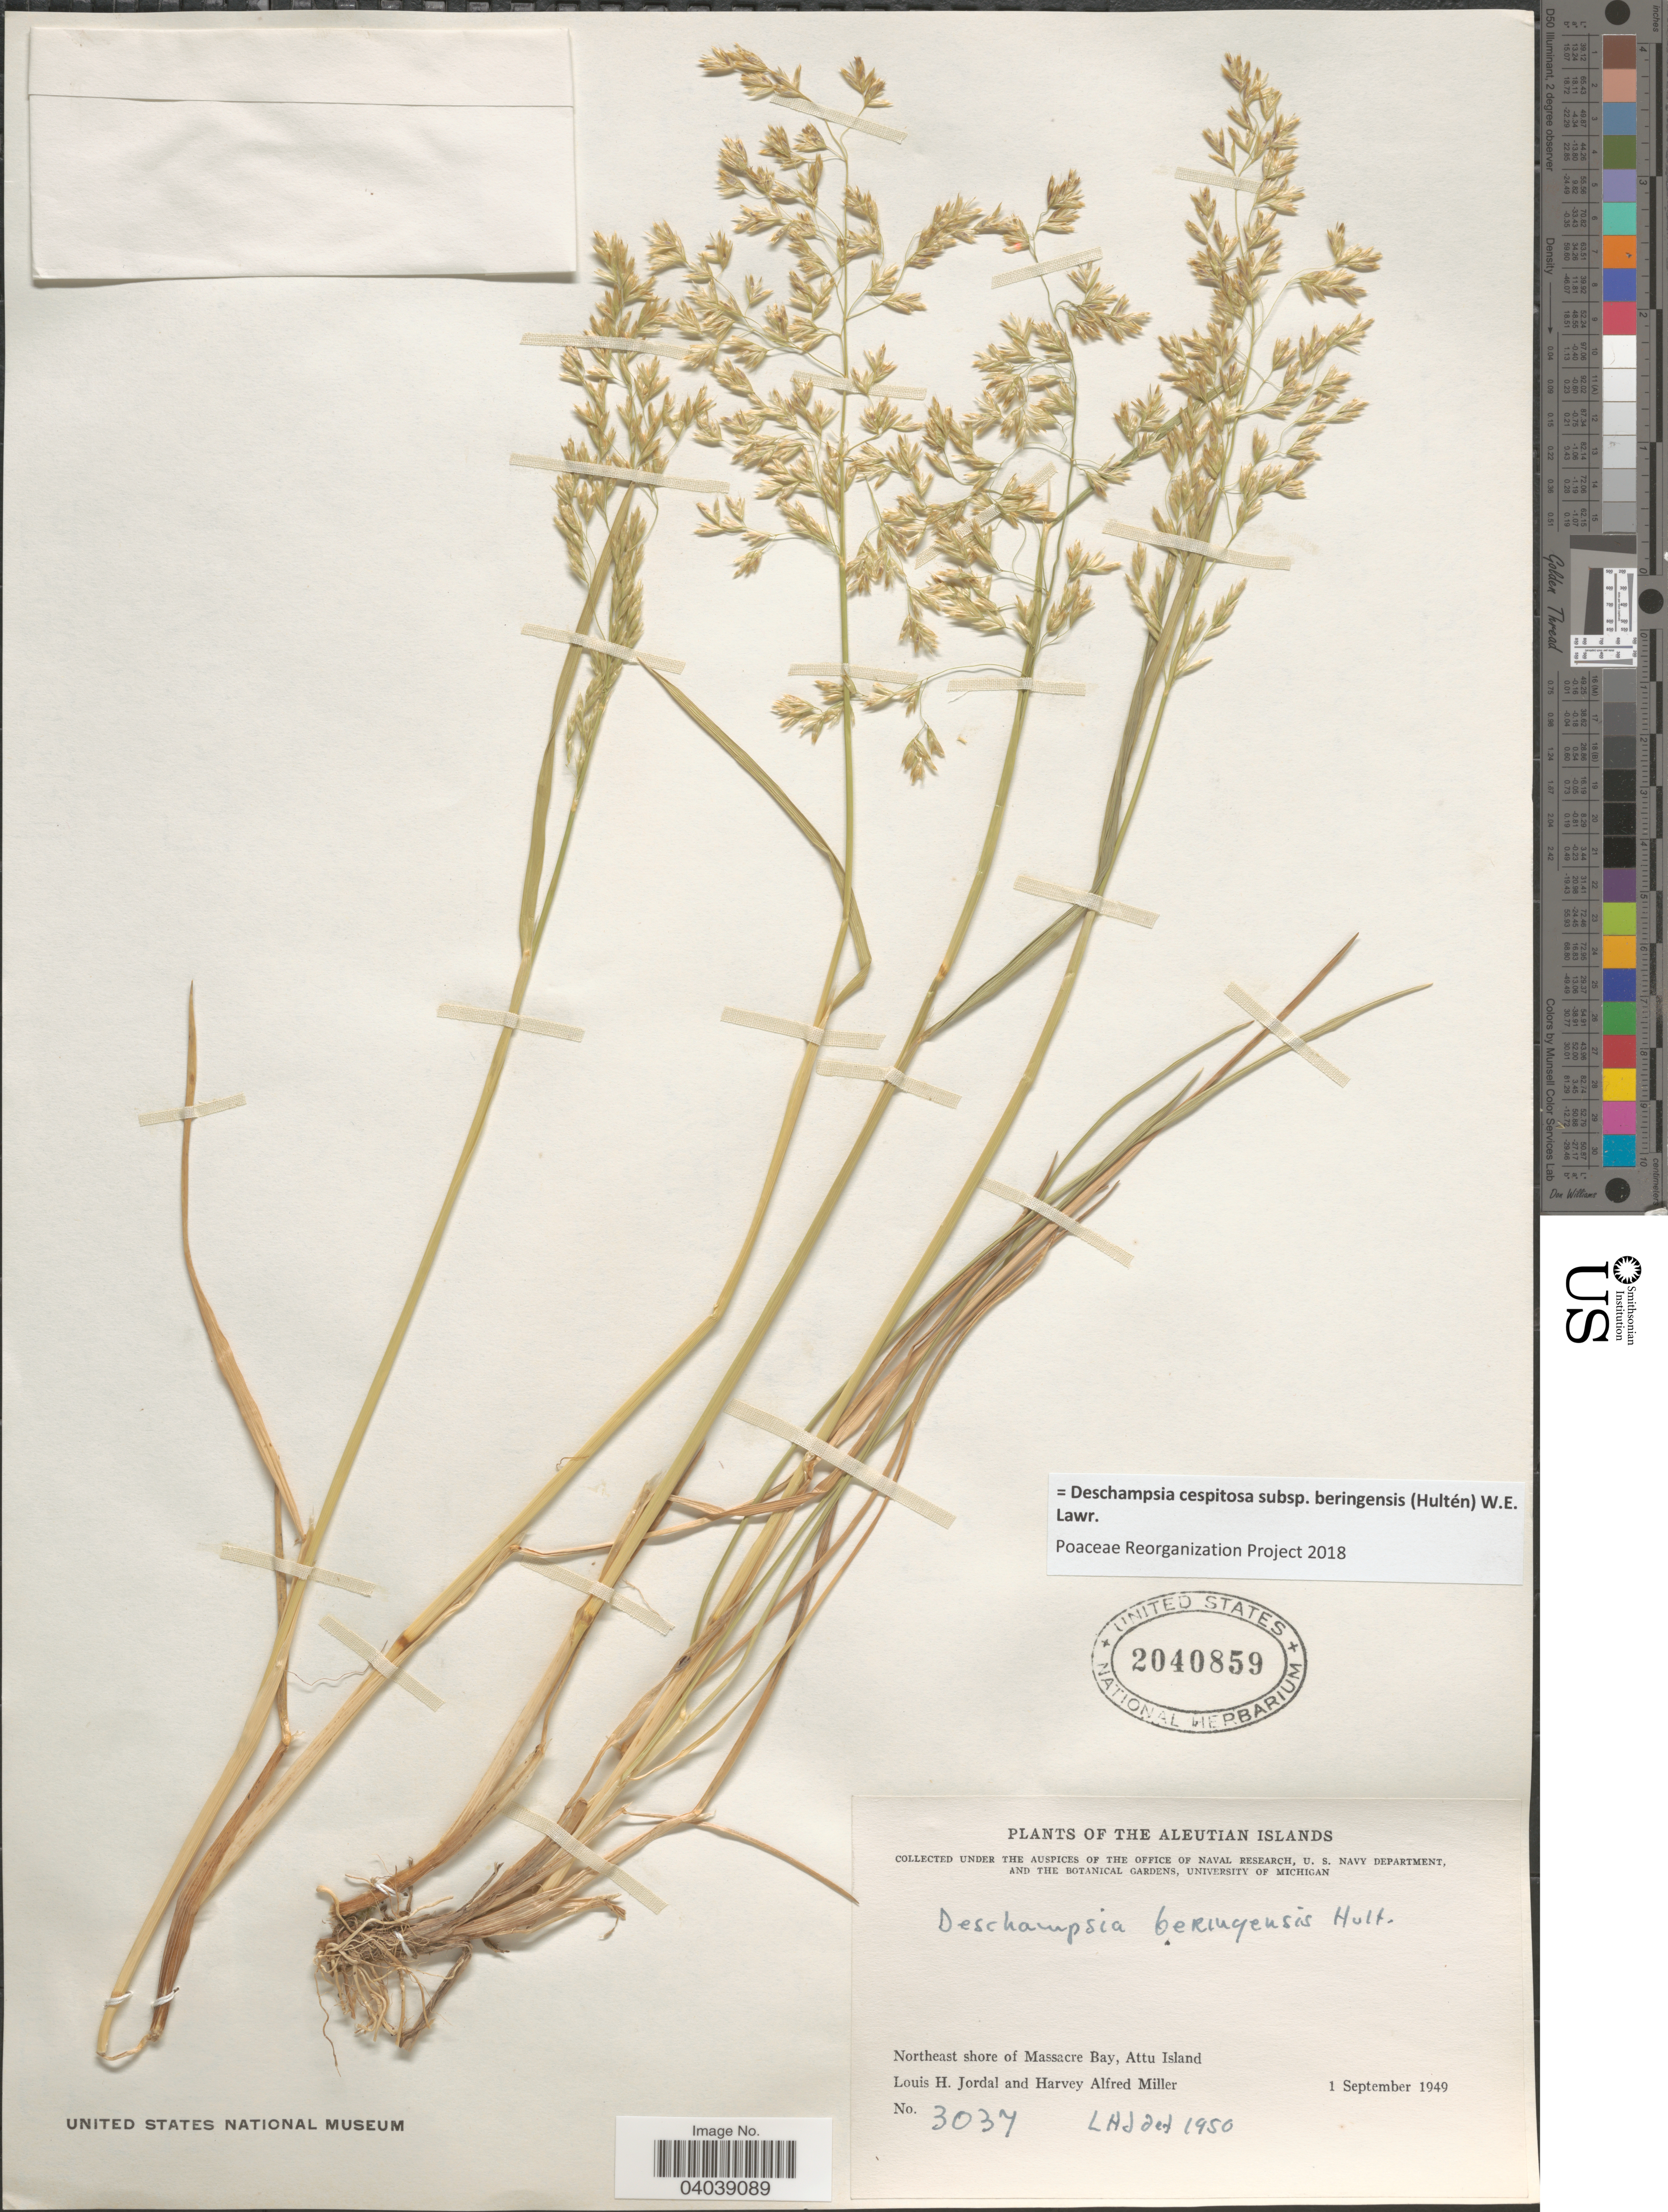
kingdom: Plantae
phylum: Tracheophyta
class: Liliopsida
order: Poales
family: Poaceae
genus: Deschampsia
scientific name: Deschampsia cespitosa subsp. beringensis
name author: (Hultén) Lawrence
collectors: L. Jordal & H. A. Miller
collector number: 3037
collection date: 1949-09-01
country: United States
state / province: Alaska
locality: The Aleutian Islands. Northeast shore of Massacre Bay, Attu Island.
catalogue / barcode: US 2040859